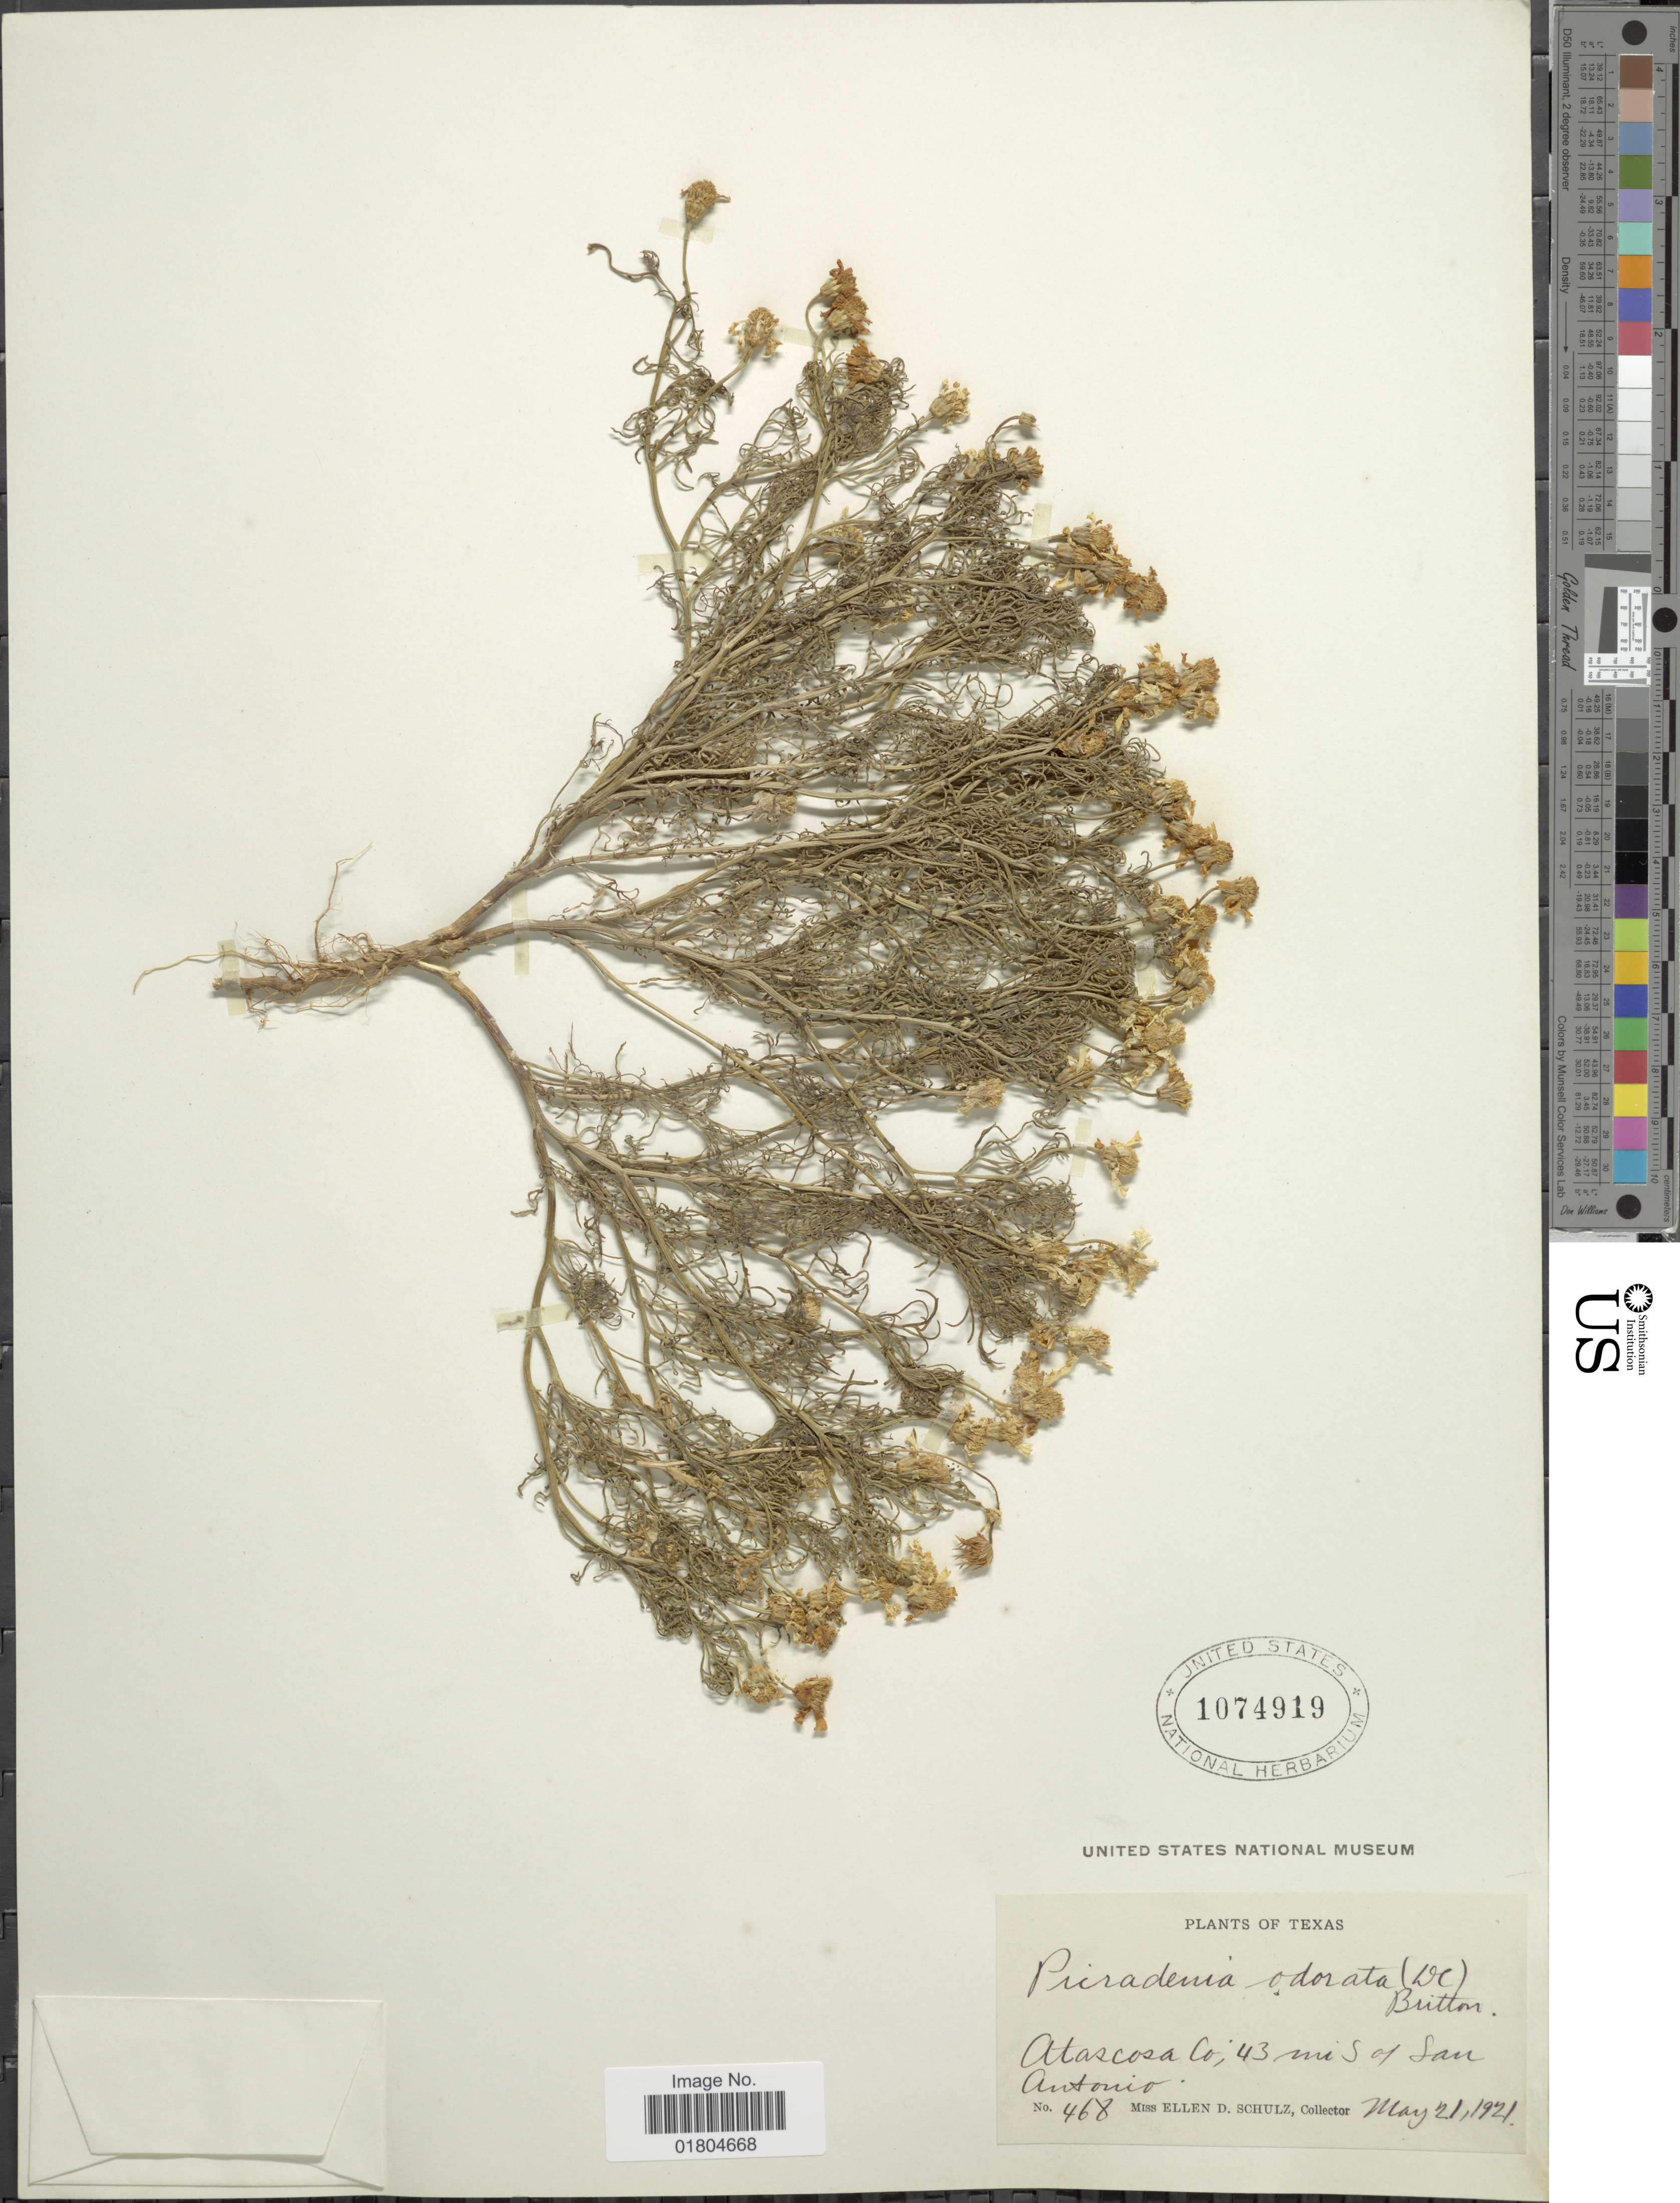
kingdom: Plantae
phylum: Tracheophyta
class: Magnoliopsida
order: Asterales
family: Asteraceae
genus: Hymenoxys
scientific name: Hymenoxys odorata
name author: DC.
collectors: E. D. Schulz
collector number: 468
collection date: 1921-05-21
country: United States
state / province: Texas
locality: Atascosa Co, 43 mi S of San Antonio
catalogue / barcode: US 1074919